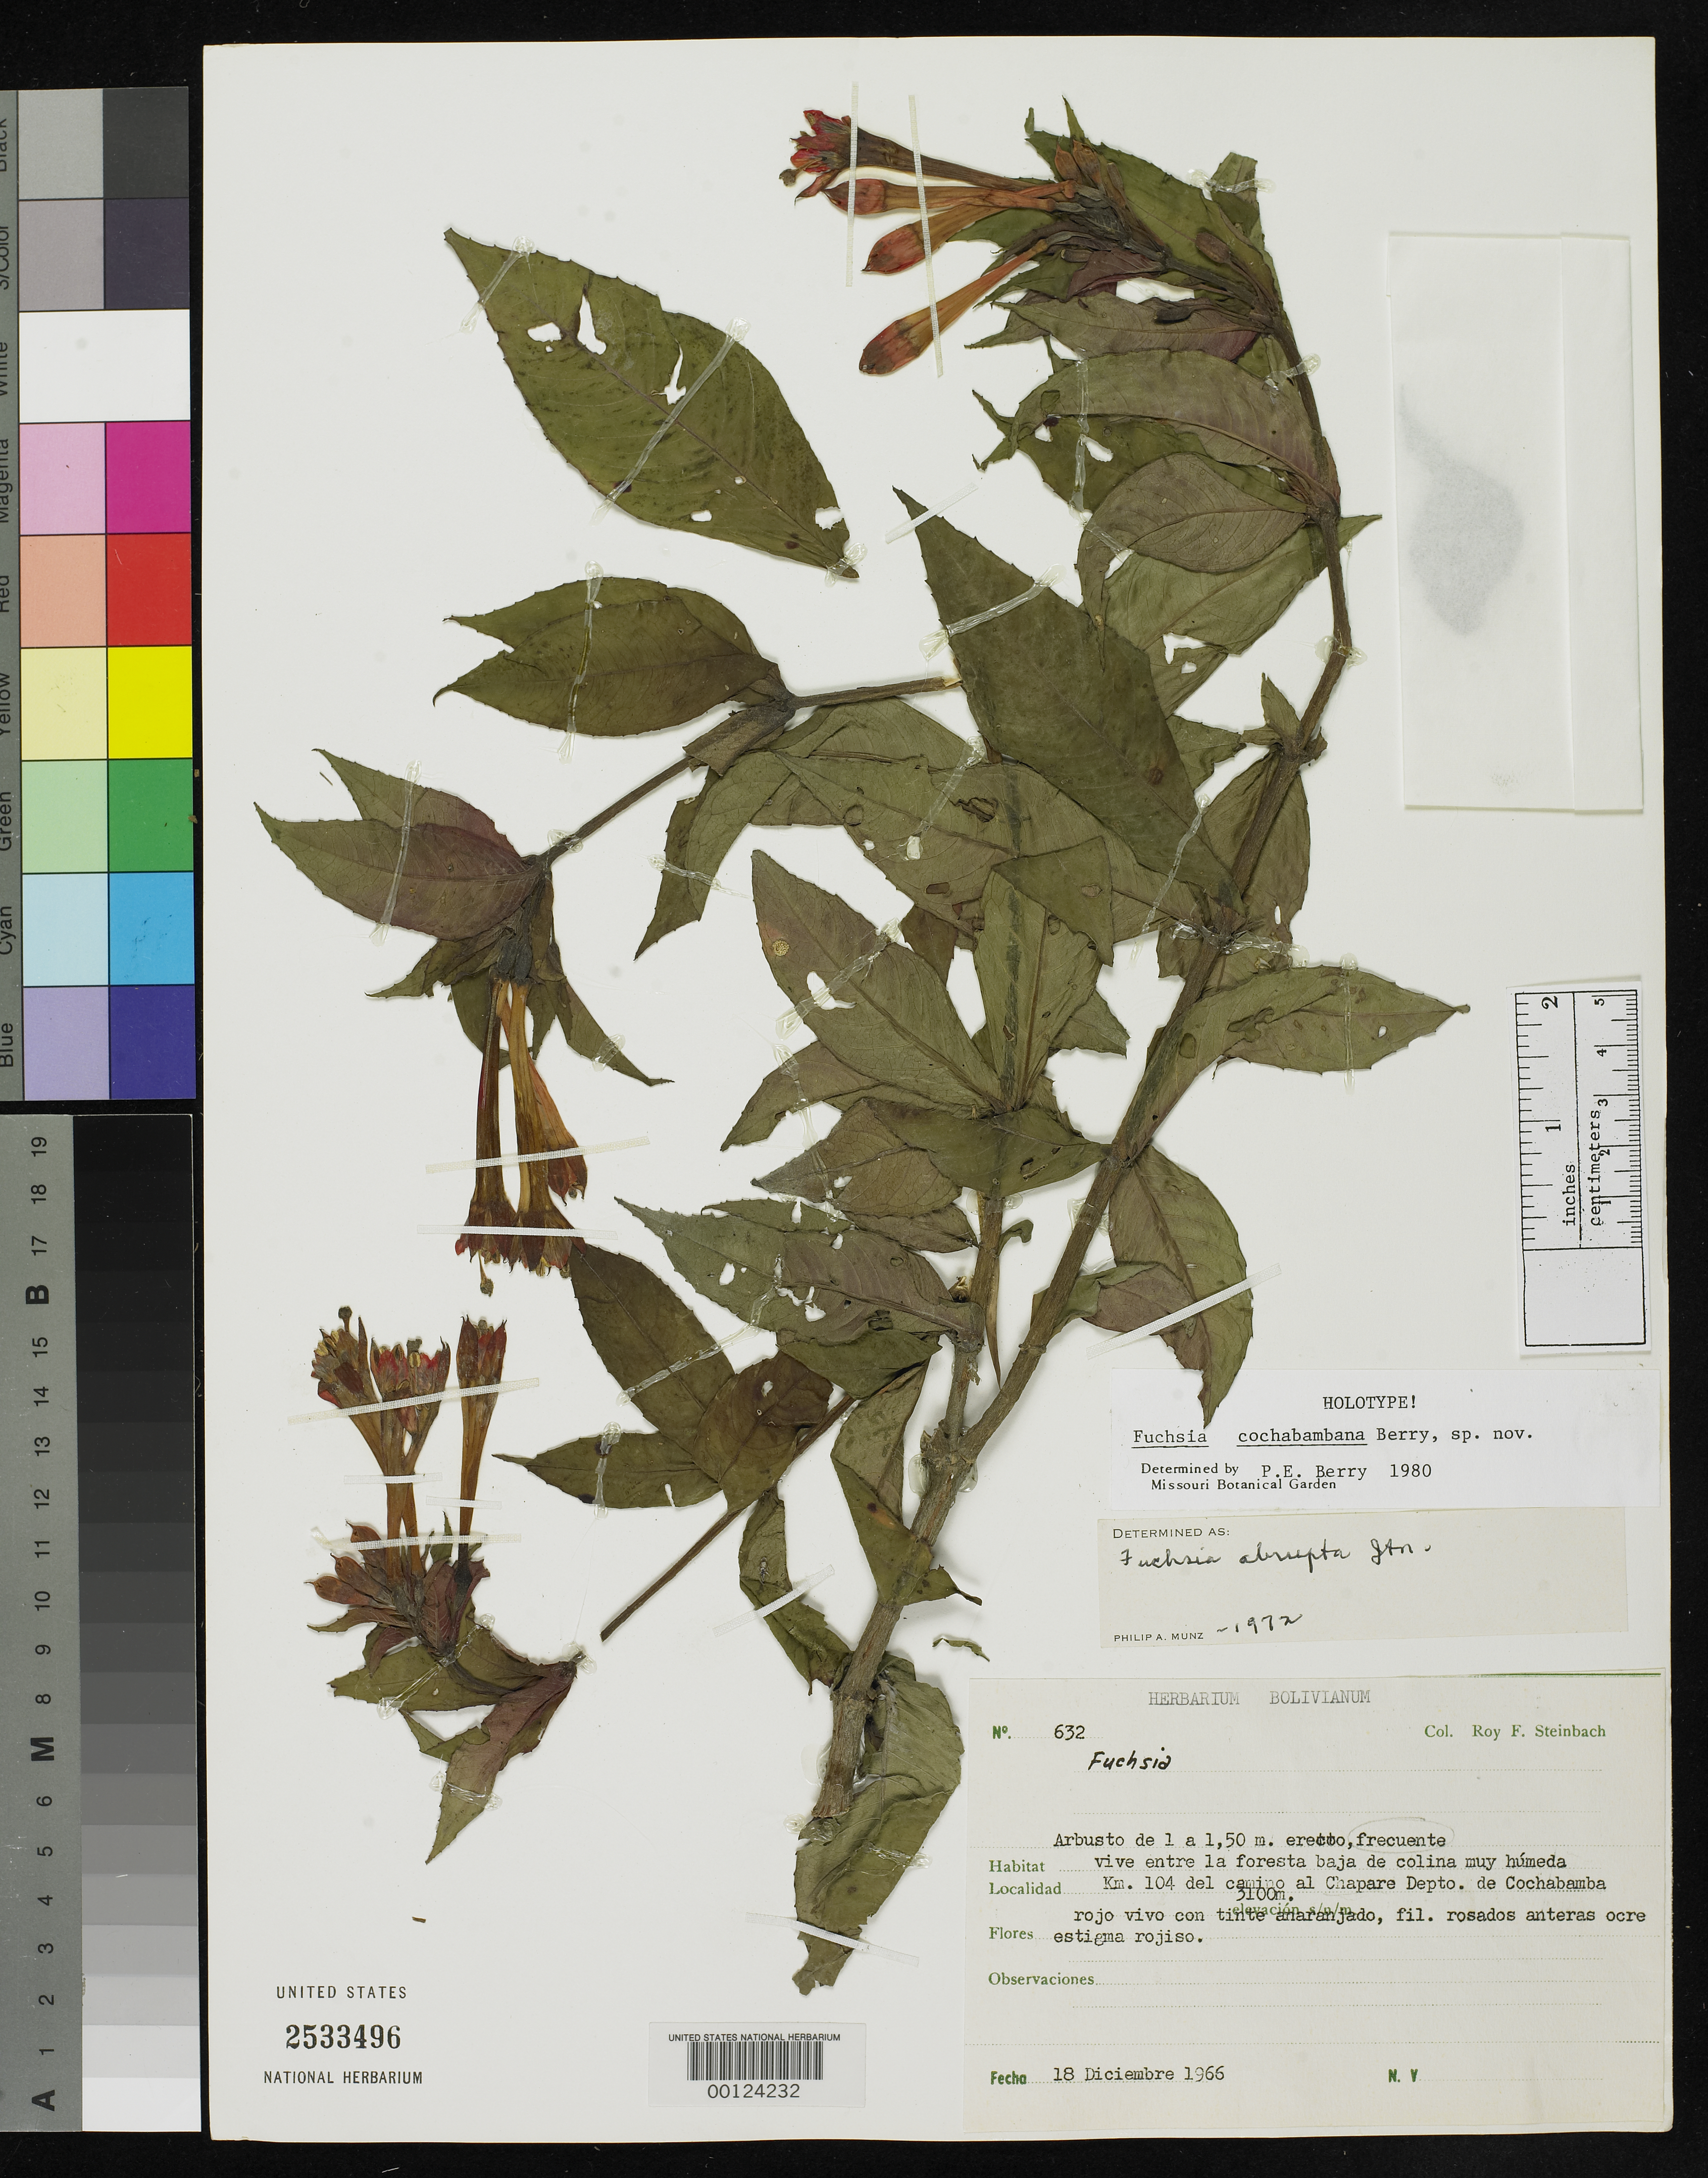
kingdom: Plantae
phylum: Tracheophyta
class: Magnoliopsida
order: Myrtales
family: Onagraceae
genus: Fuchsia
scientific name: Fuchsia cochabambana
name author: P.E. Berry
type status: Holotype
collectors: R. F. Steinbach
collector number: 632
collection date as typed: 18 Dec 1966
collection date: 1966-12-18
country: Bolivia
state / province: Cochabamba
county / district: Chaparé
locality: Km 104 of Cochabamba-Villa Tunari road.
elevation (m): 3100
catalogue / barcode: US 2533496